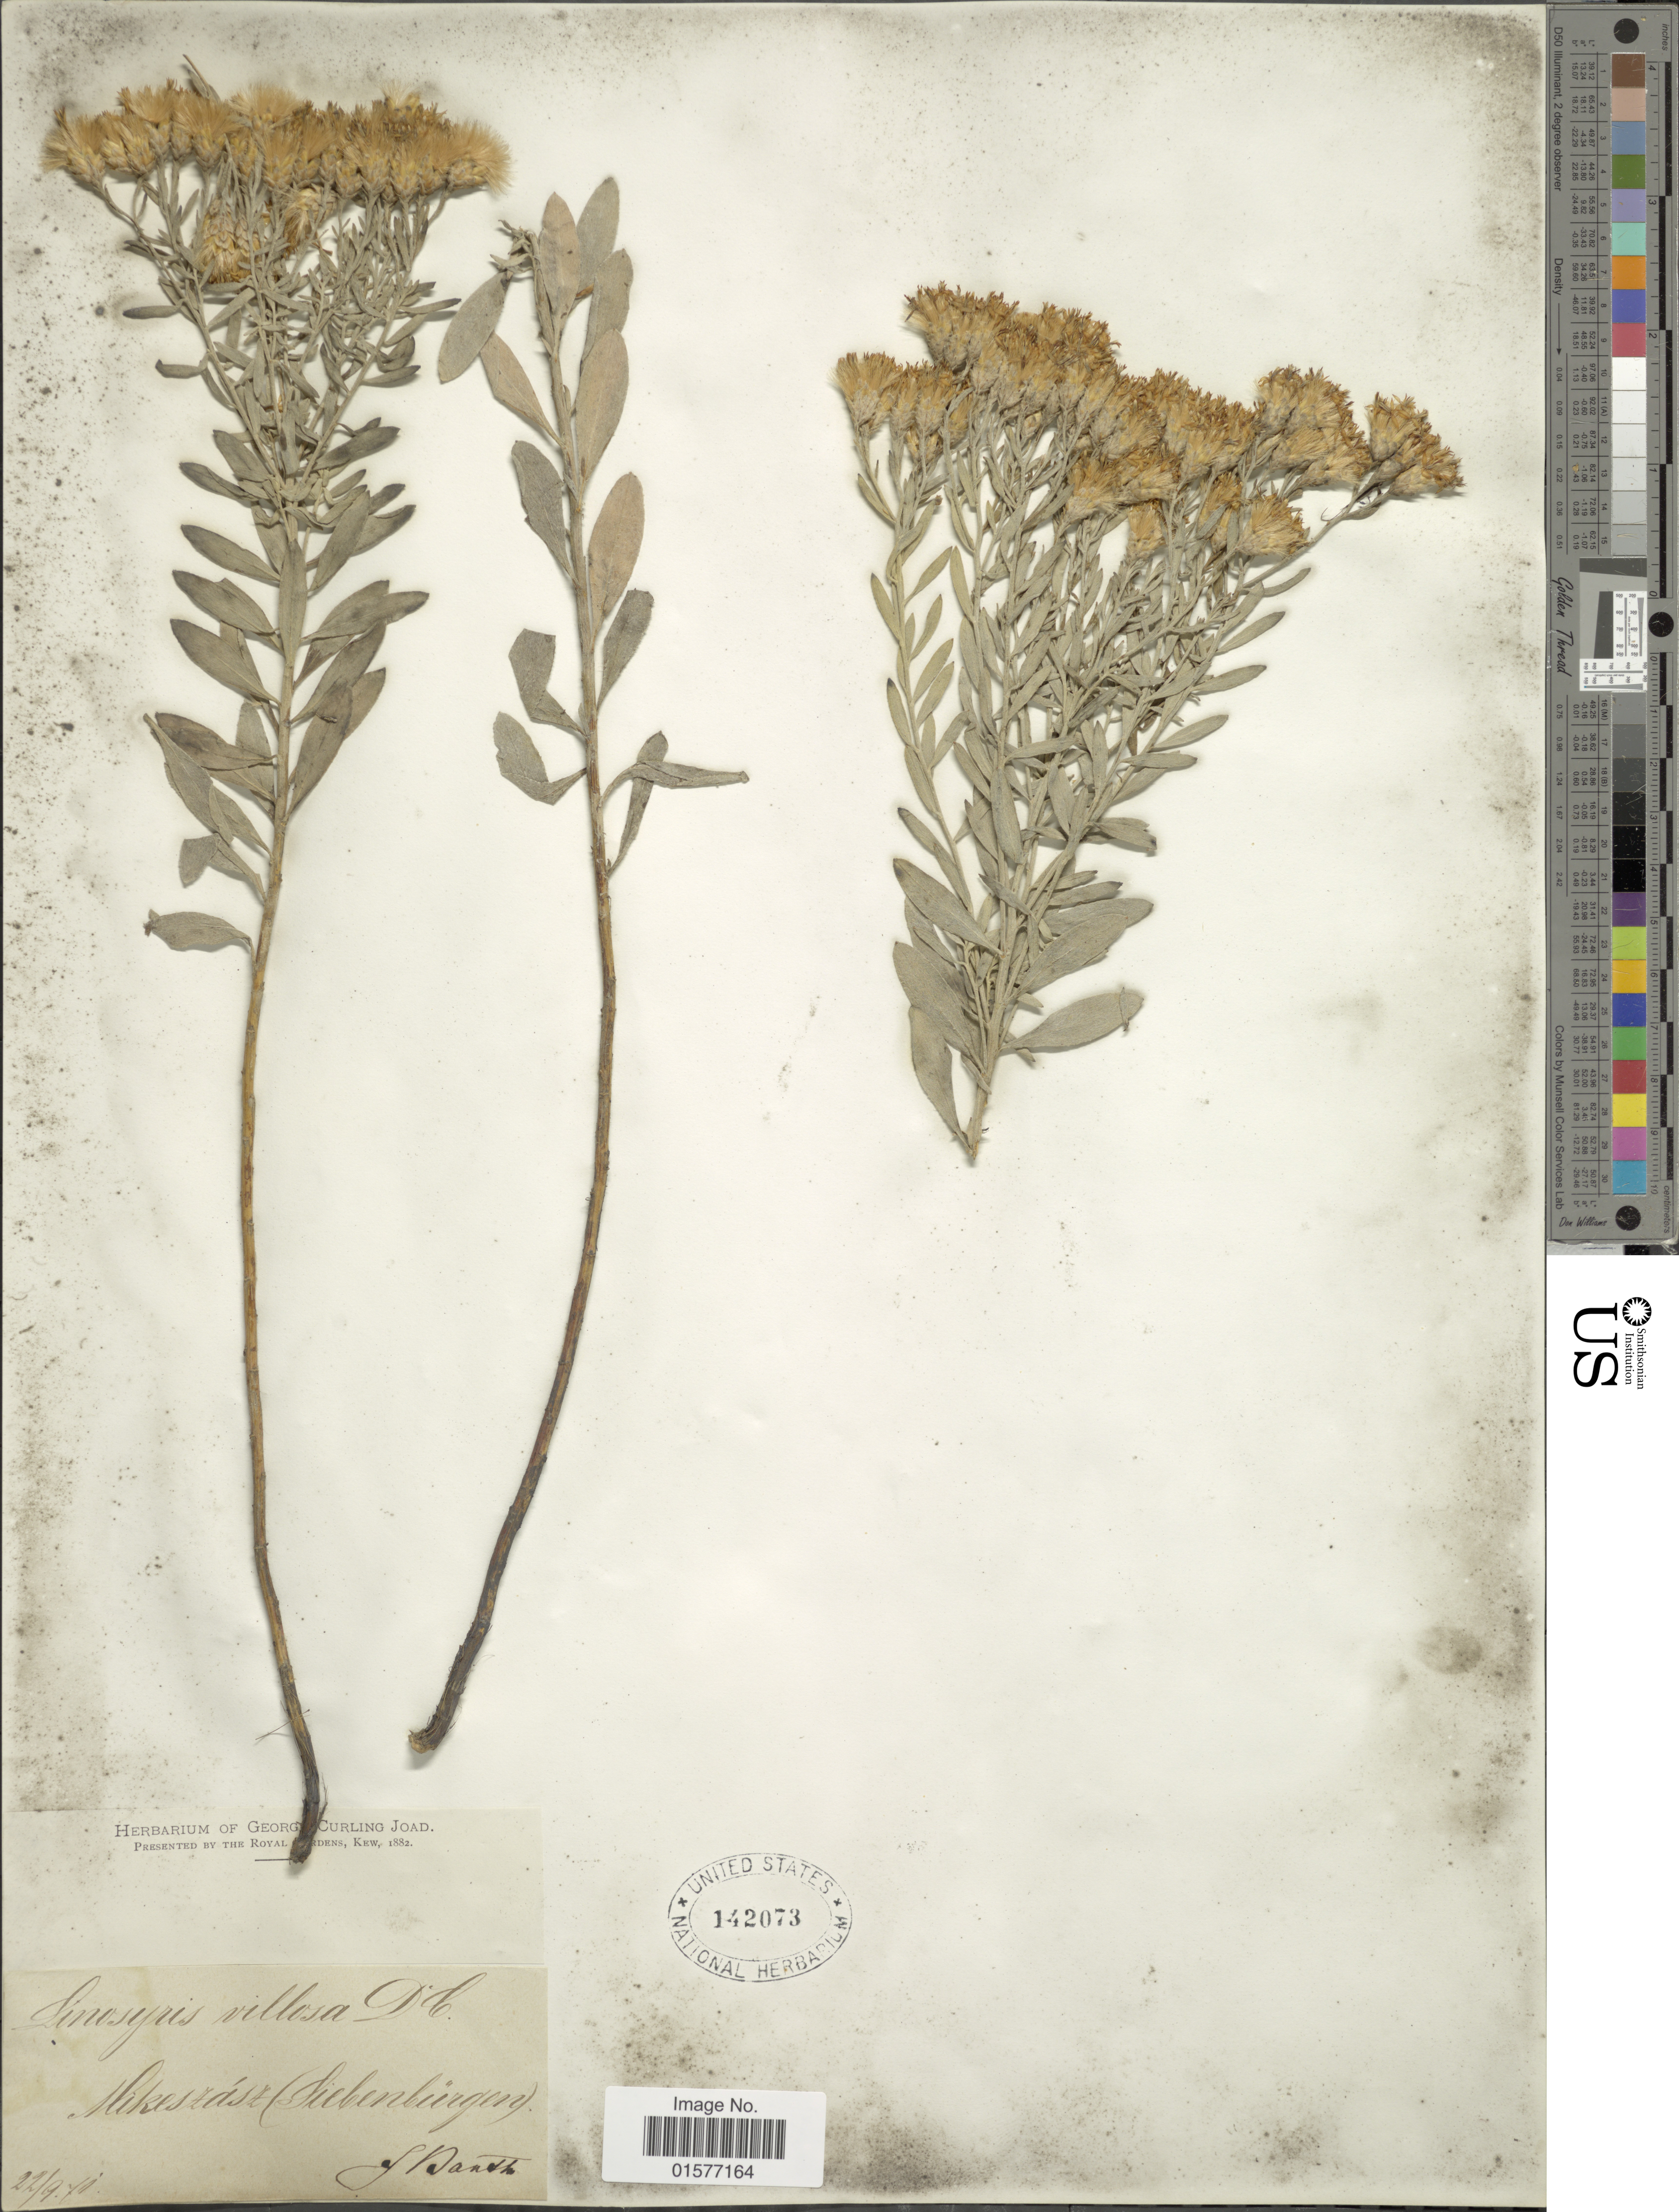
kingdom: Plantae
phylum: Tracheophyta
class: Magnoliopsida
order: Asterales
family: Asteraceae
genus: Linosyris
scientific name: Linosyris villosa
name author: (L.) DC.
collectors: J. Barth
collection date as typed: Transcribed d/m/y: 22/9/70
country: Romania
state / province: Sibiu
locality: Mikerat (Siekenburgh) [interpreted]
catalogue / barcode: US 142073